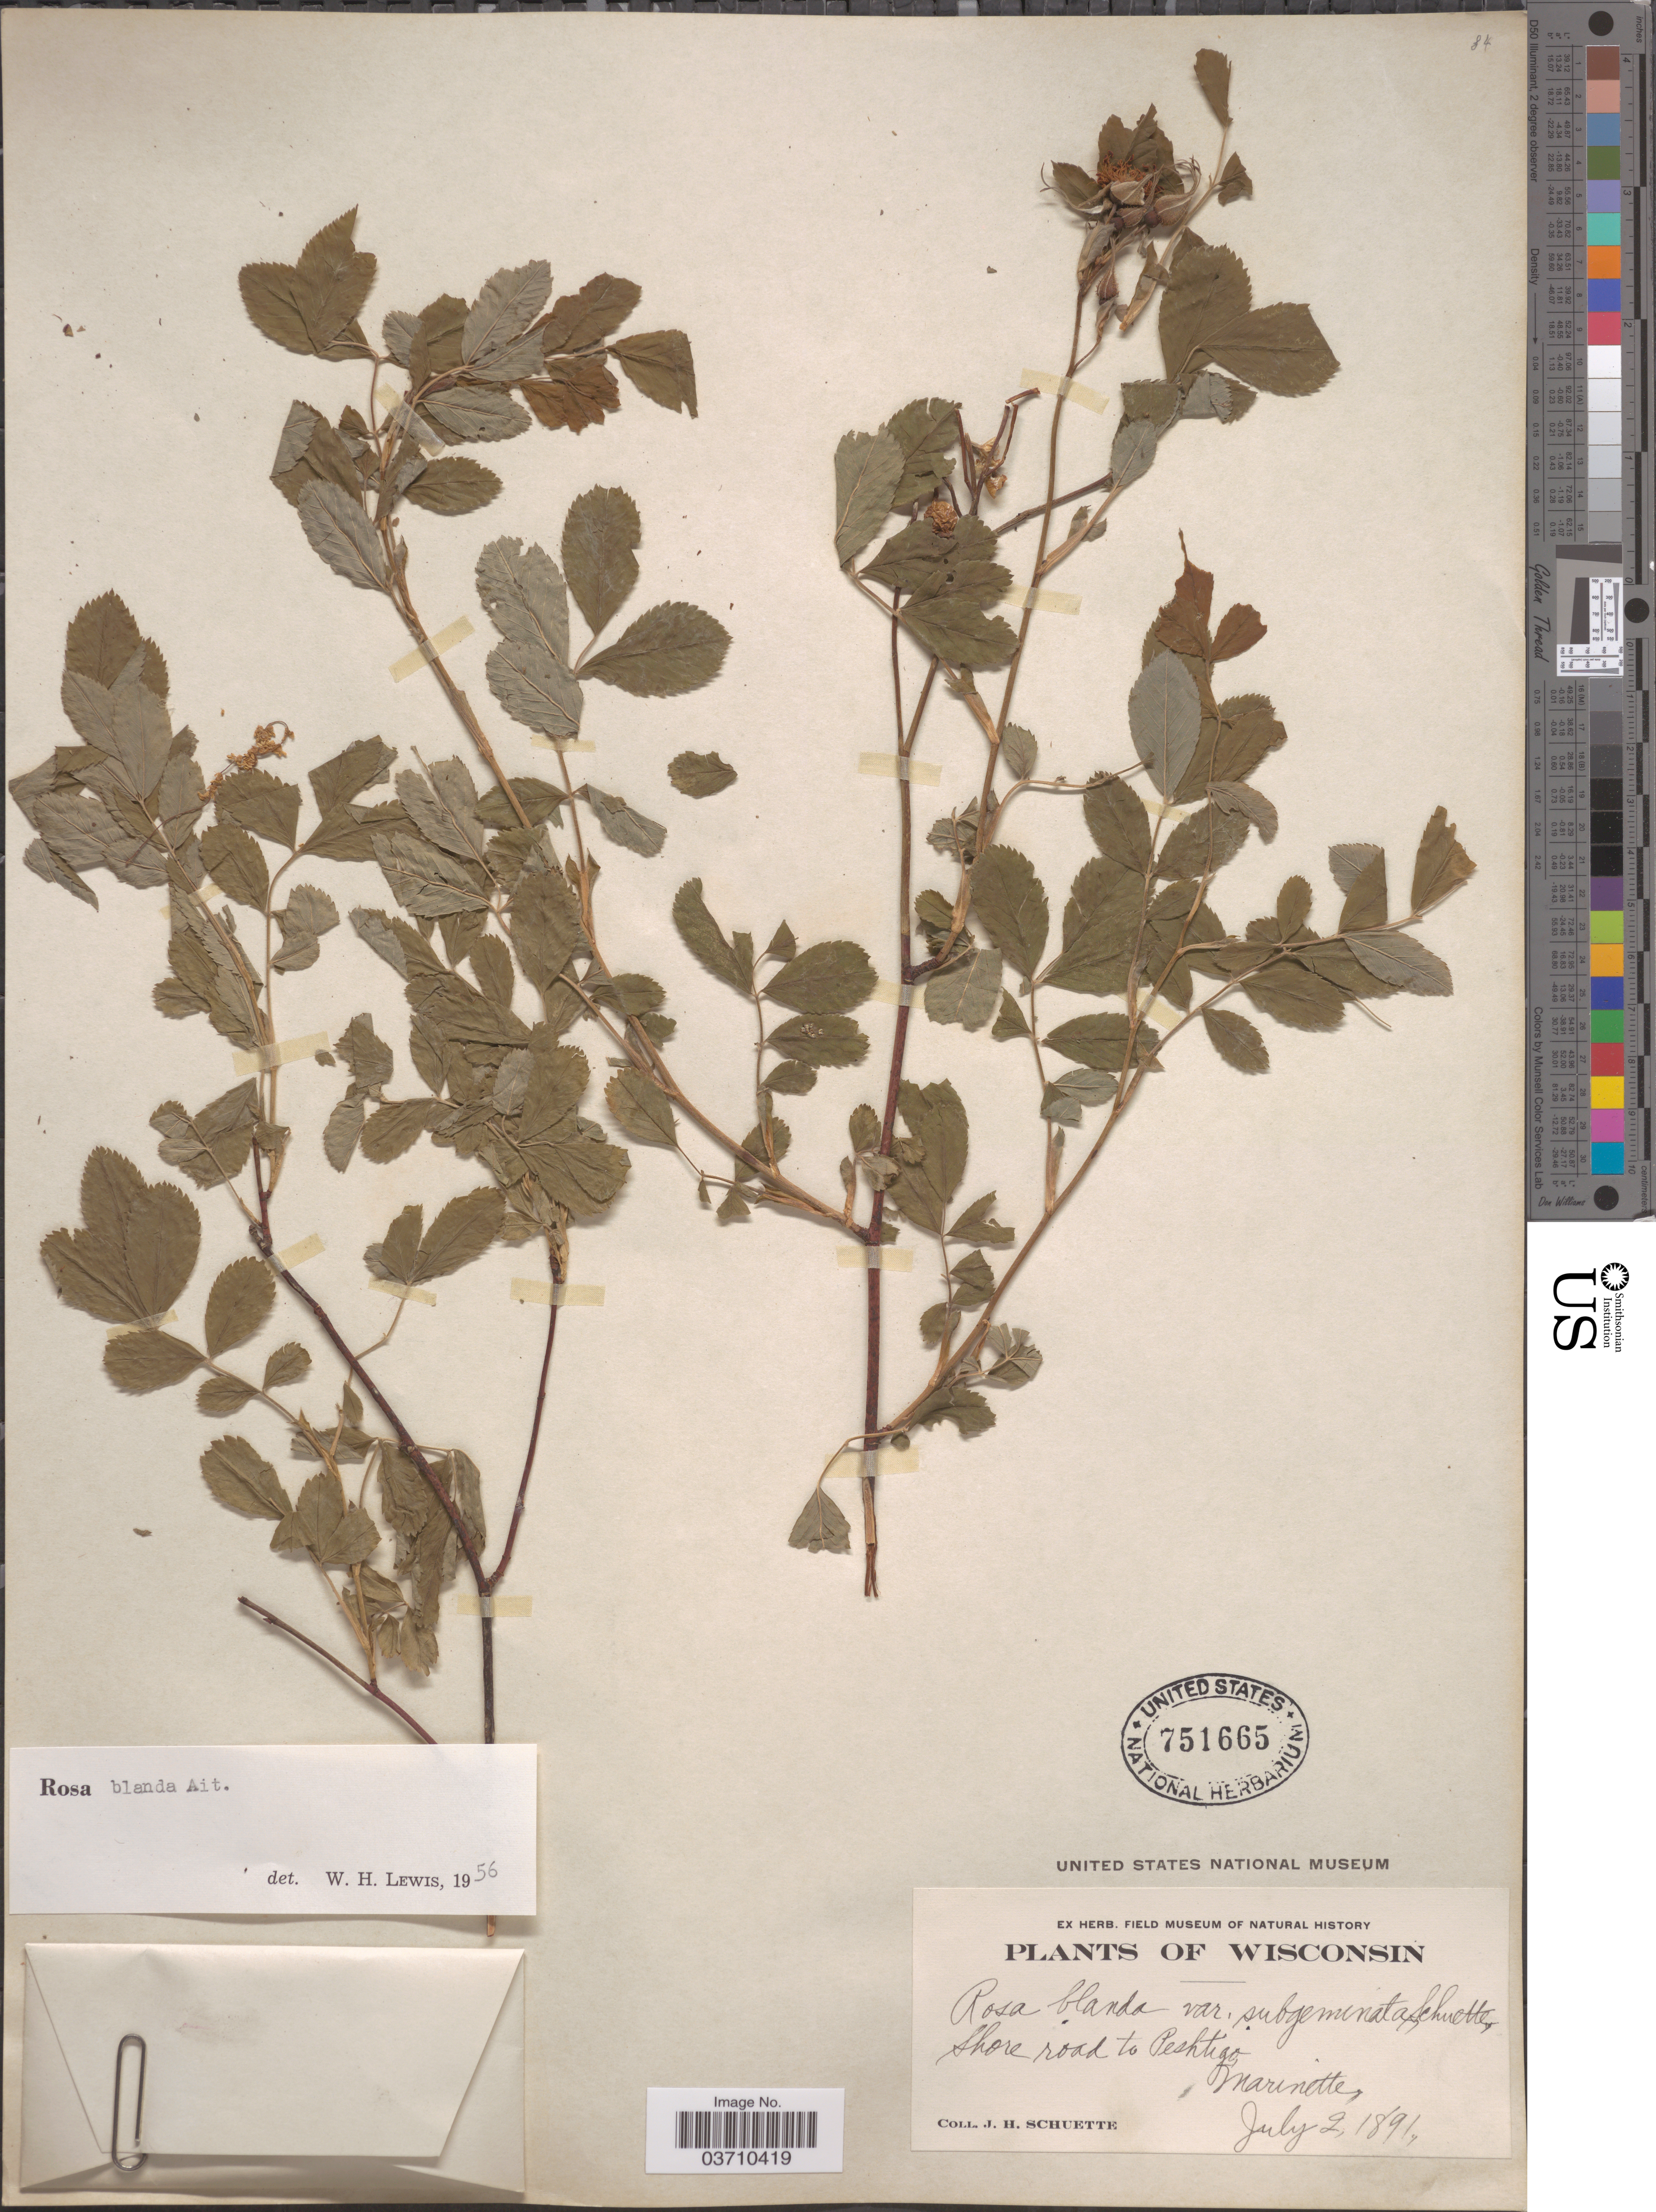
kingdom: Plantae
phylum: Tracheophyta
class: Magnoliopsida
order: Rosales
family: Rosaceae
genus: Rosa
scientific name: Rosa blanda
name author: Aiton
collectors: J. H. Schuette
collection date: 1891-07-02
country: United States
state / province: Wisconsin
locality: Shore road to Peshtigo, Marinette.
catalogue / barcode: US 751665